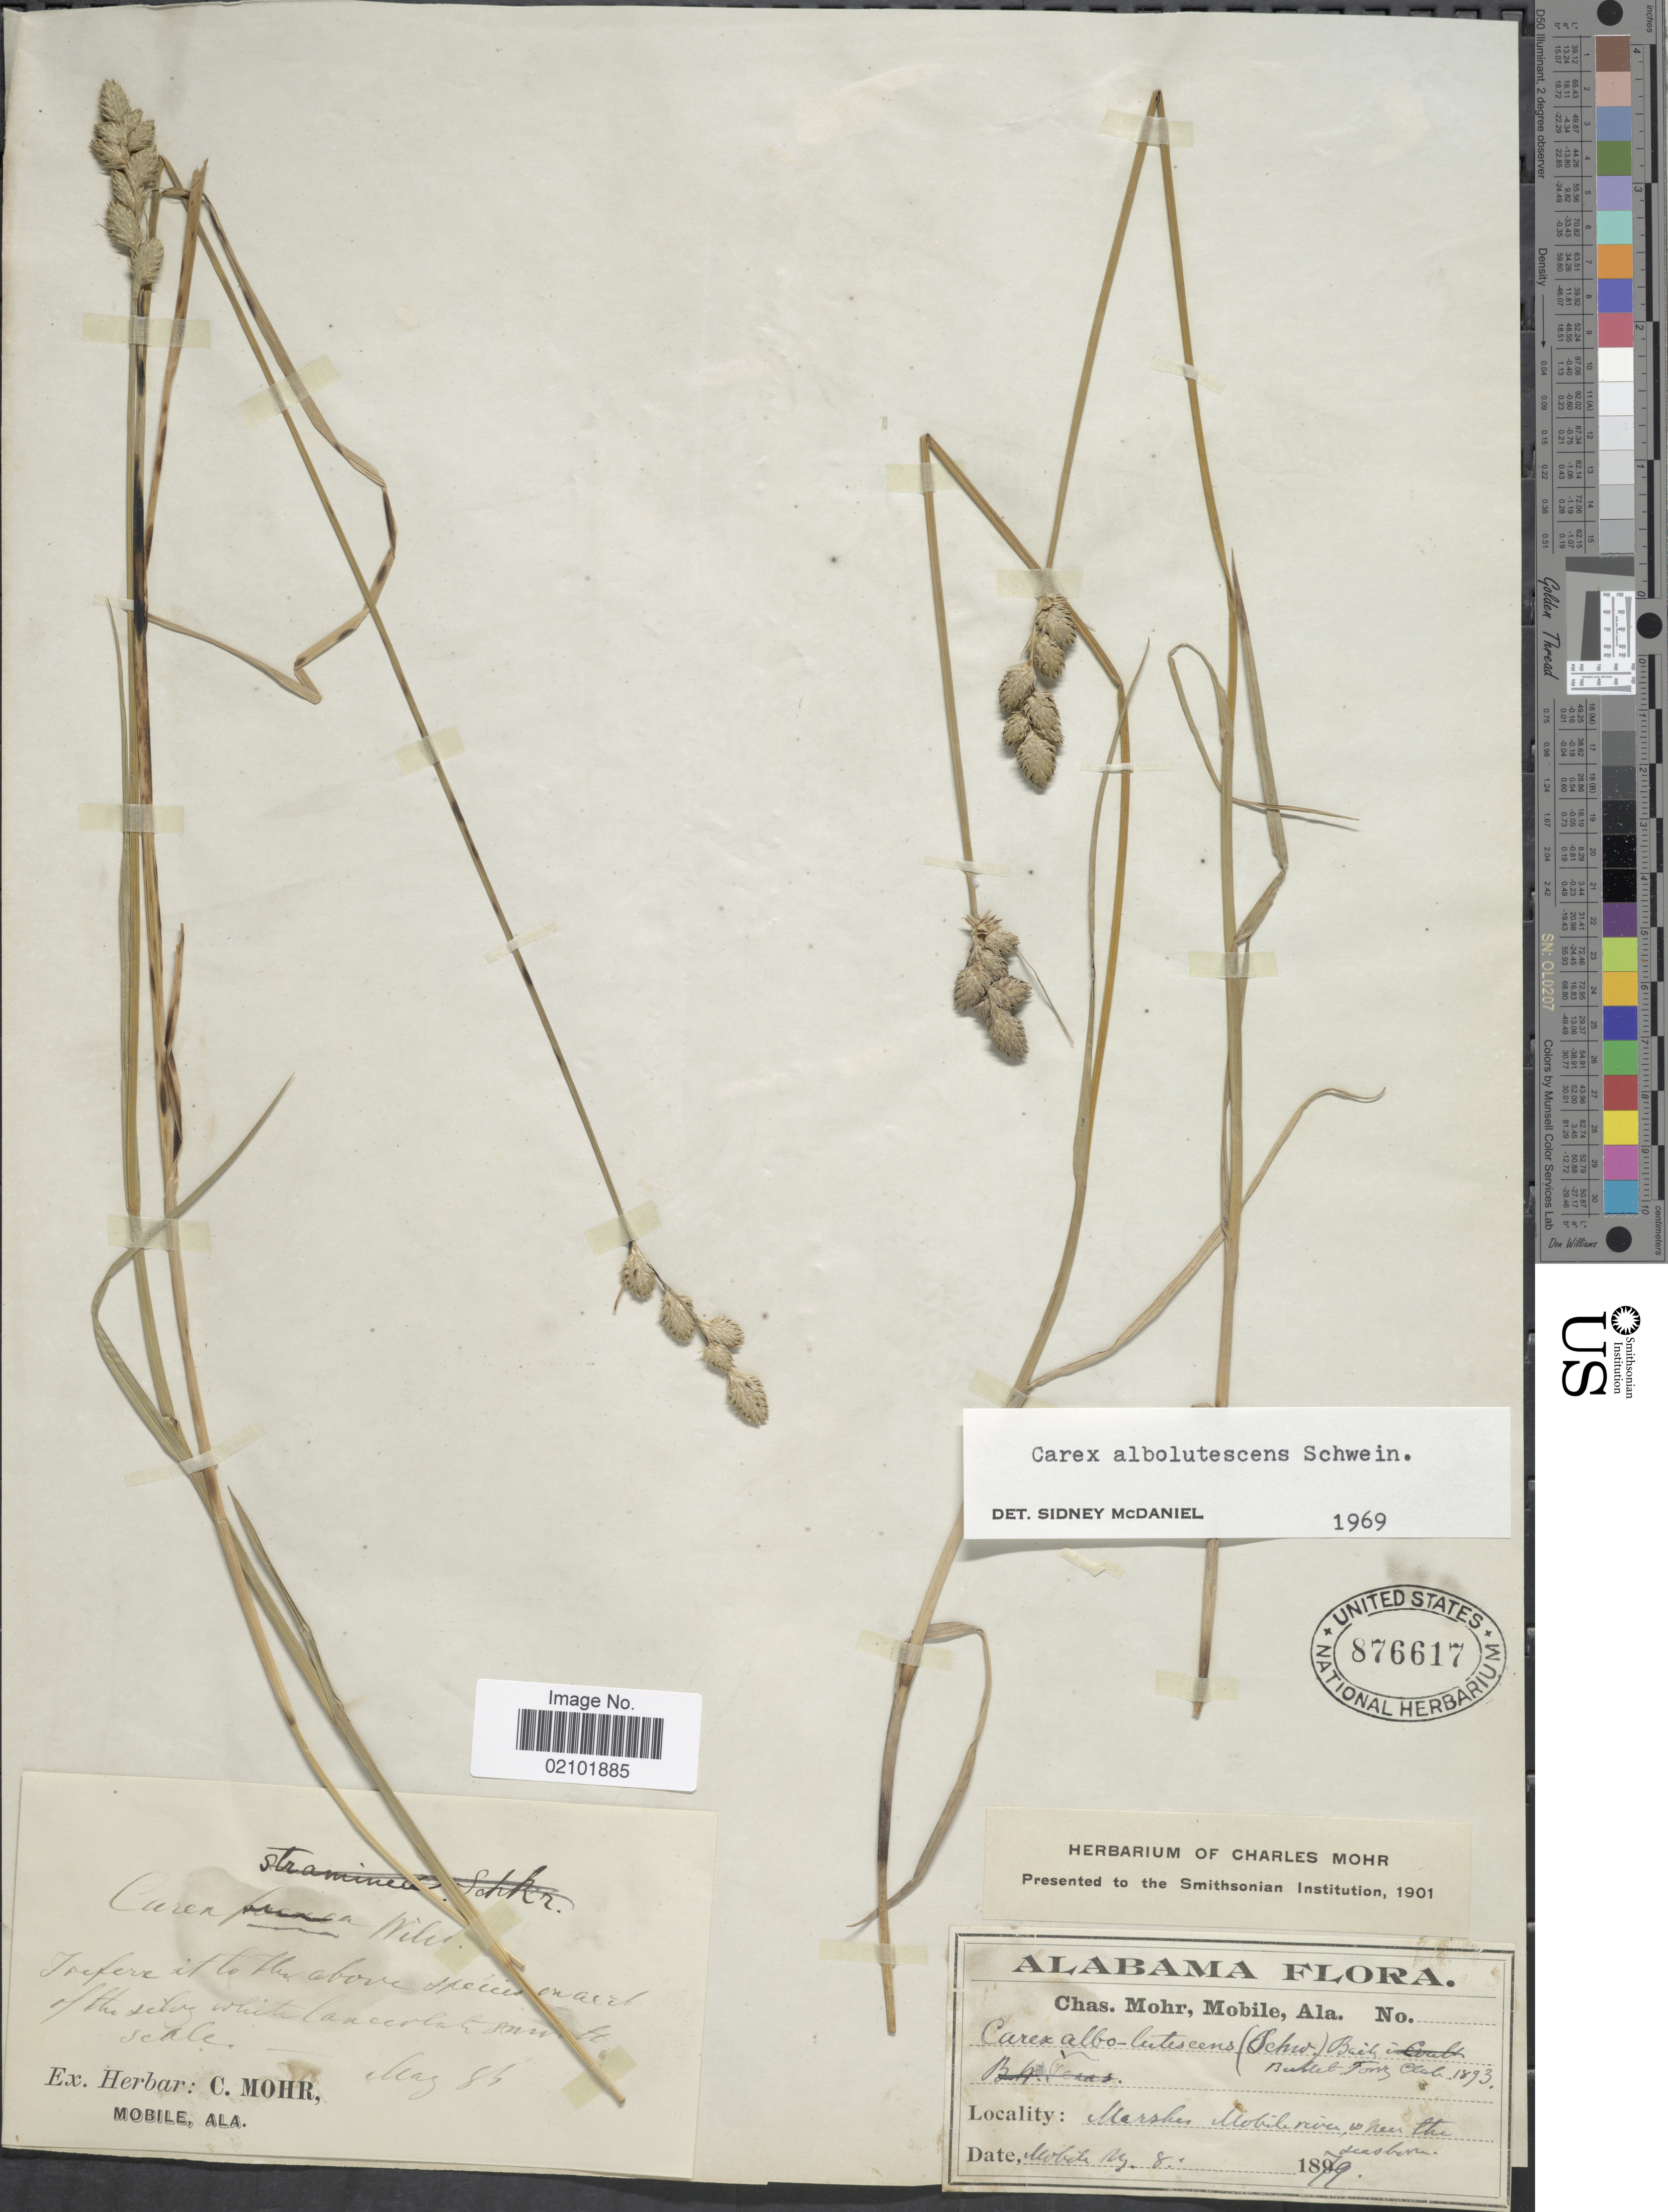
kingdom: Plantae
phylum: Tracheophyta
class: Liliopsida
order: Poales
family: Cyperaceae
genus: Carex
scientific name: Carex albolutescens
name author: Schwein.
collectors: Mohr, C. T. (herbarium)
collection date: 1879-08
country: United States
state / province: Alabama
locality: Mobile river near the seashore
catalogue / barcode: US 876617